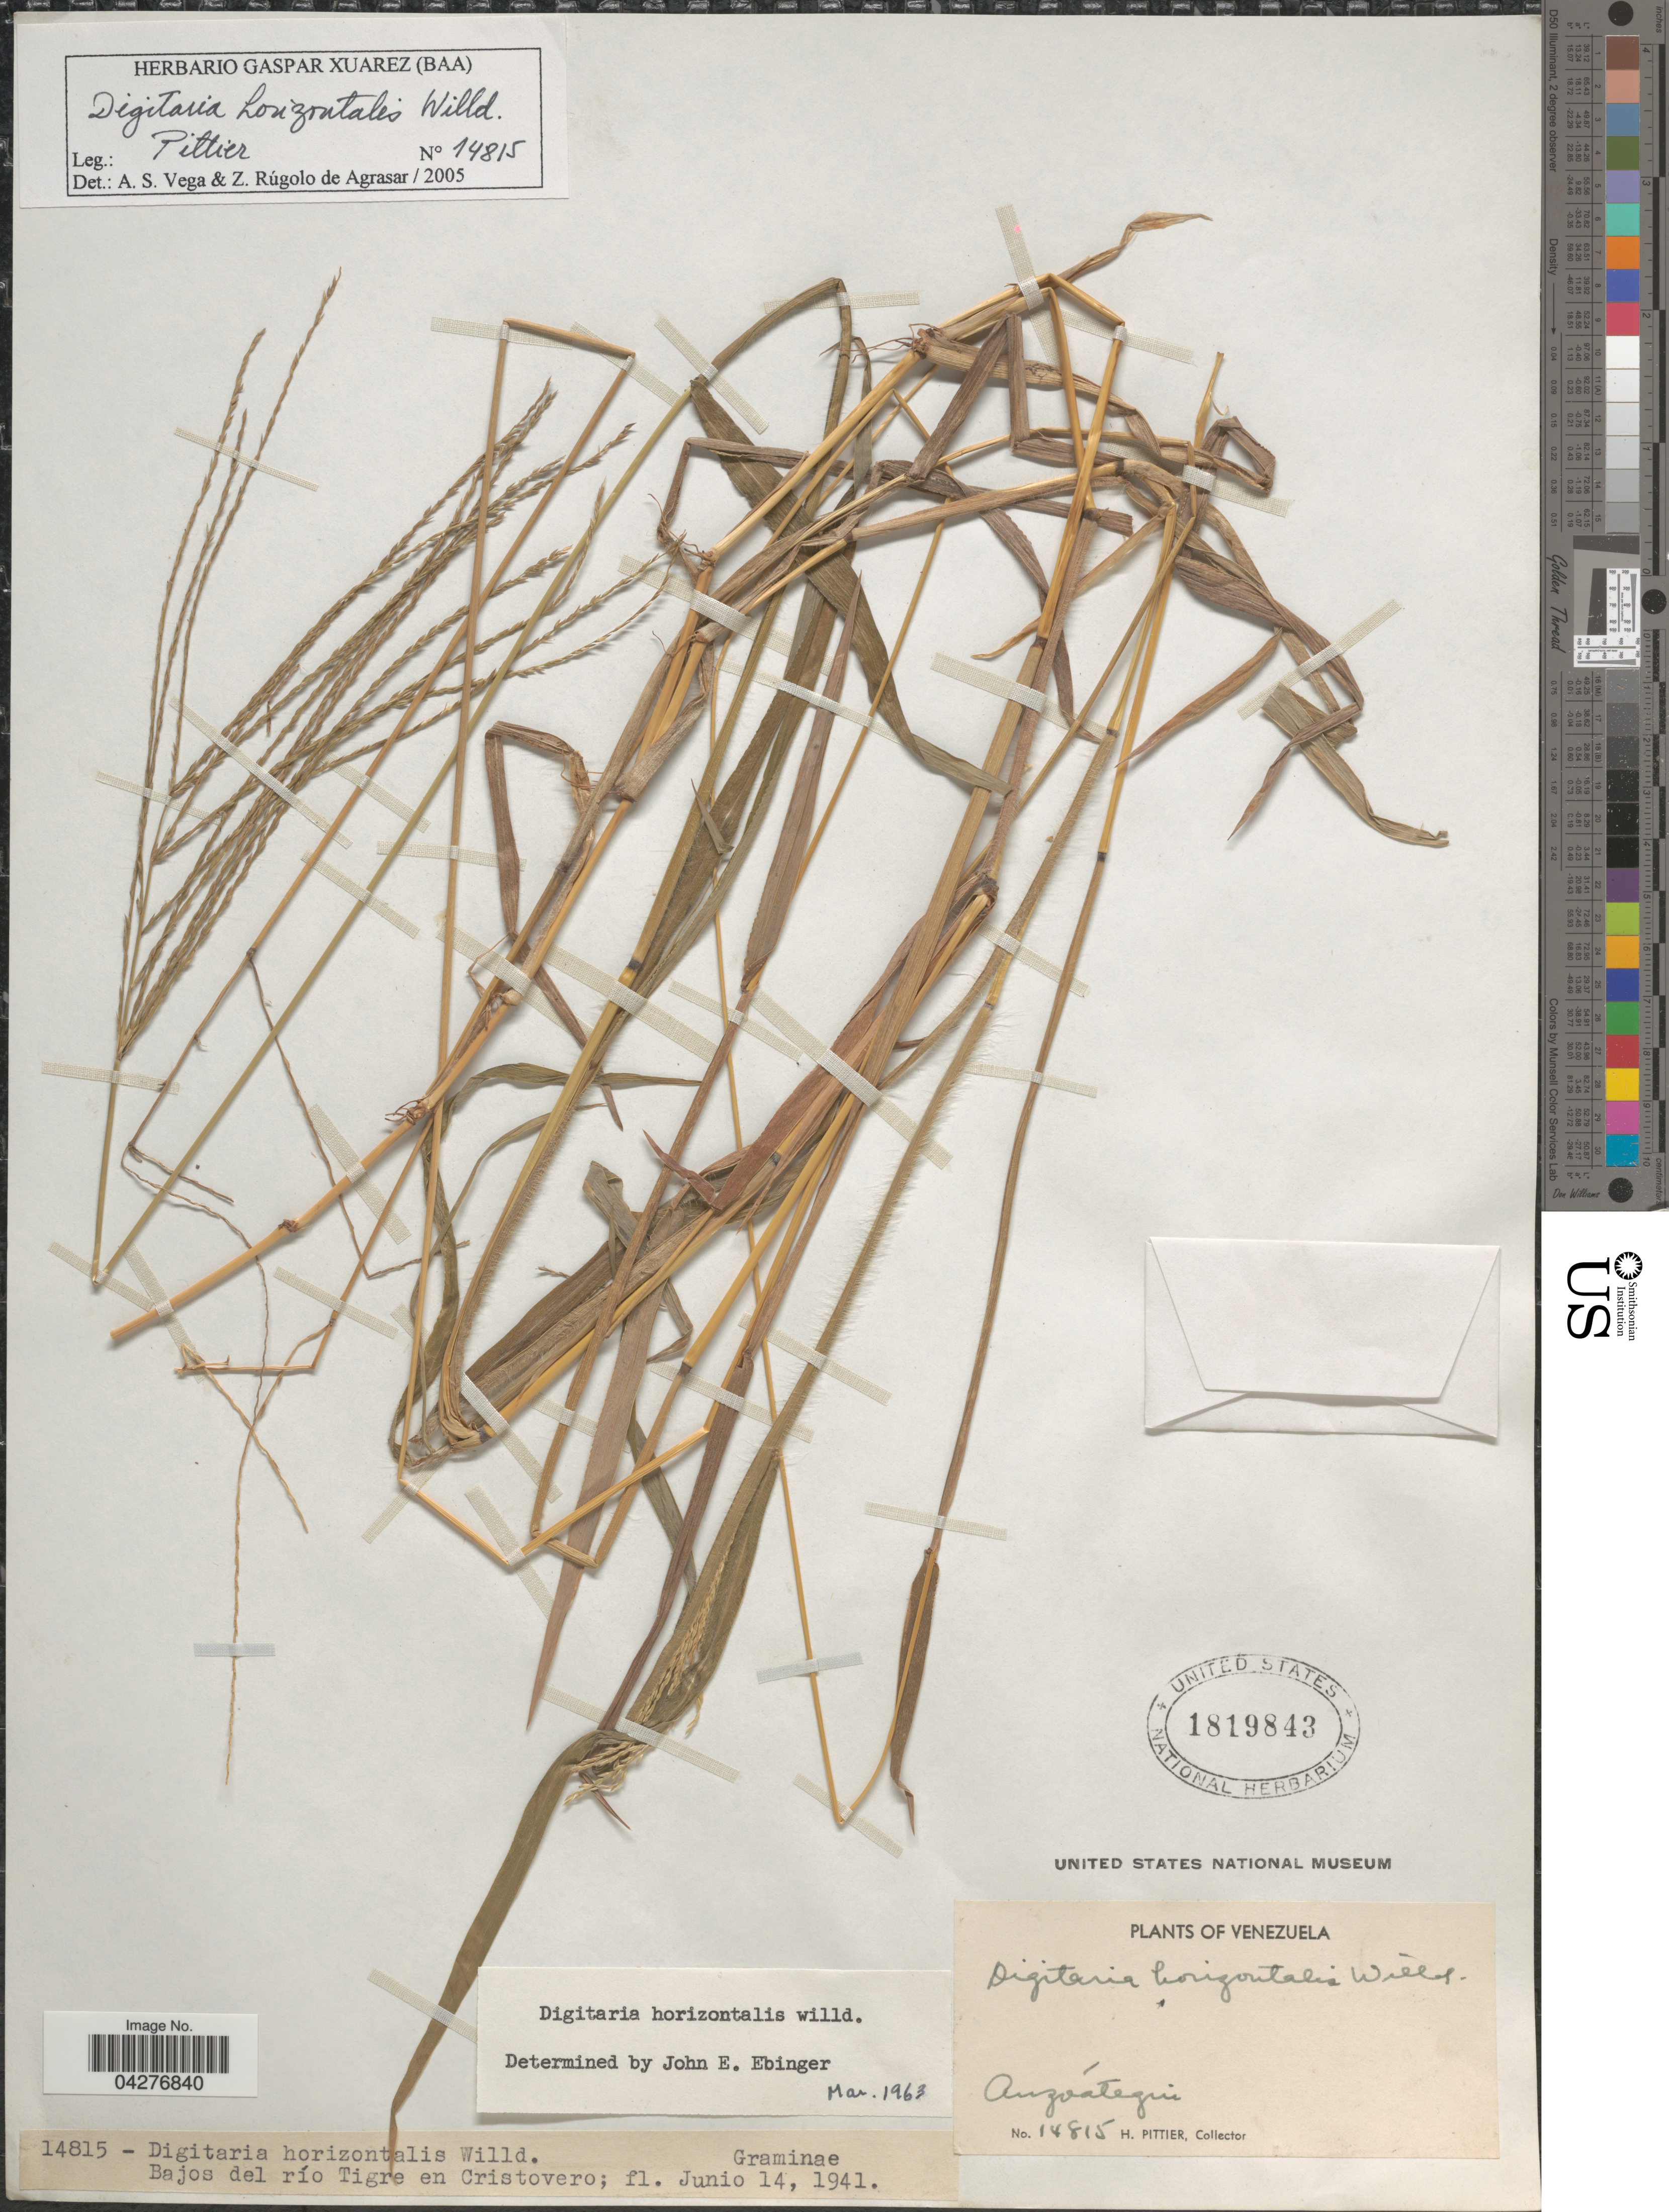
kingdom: Plantae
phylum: Tracheophyta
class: Liliopsida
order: Poales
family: Poaceae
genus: Digitaria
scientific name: Digitaria horizontalis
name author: Willd.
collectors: H. F. Pittier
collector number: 14815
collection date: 1941-06-14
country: Venezuela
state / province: Anzoategui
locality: Bajos del río Tigre en Cristovero.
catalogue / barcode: US 1819843